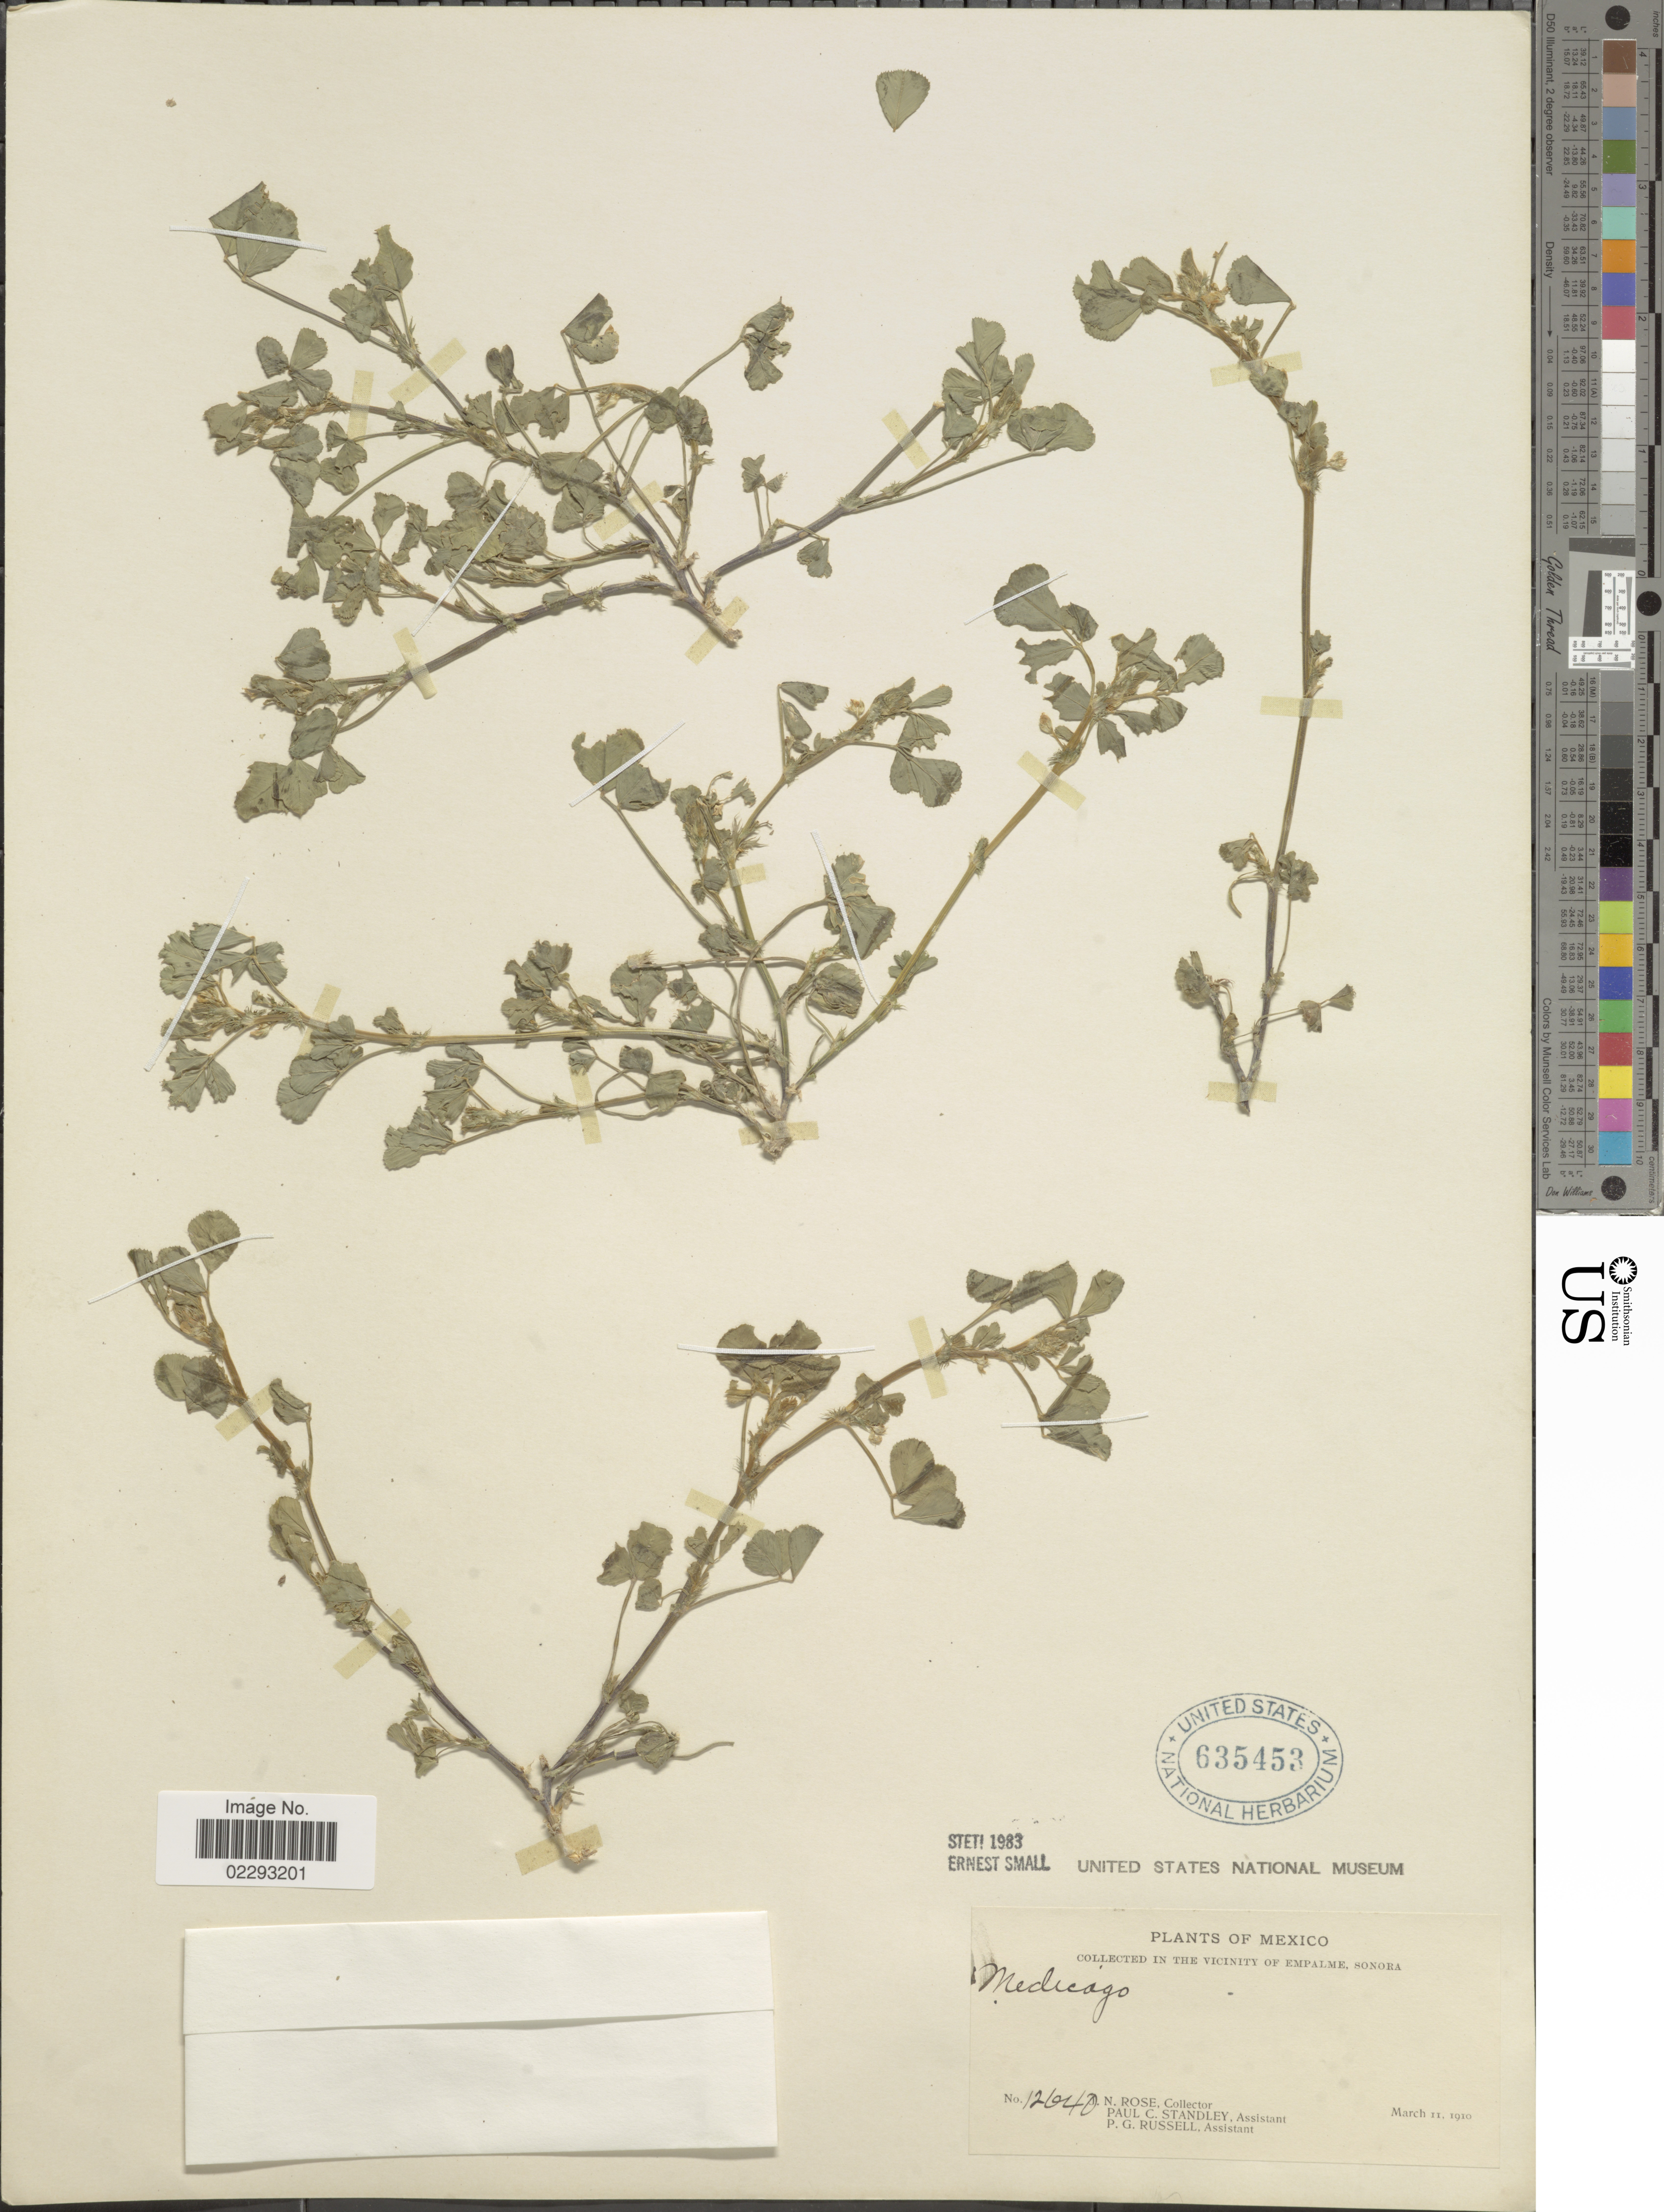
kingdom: Plantae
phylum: Tracheophyta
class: Magnoliopsida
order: Fabales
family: Fabaceae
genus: Medicago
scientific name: Medicago sp.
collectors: J. N. Rose, P. C. Standley & P. G. Russell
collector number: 12640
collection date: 1910-03-11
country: Mexico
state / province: Sonora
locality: In the vicinity of Empalme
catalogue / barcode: US 635453